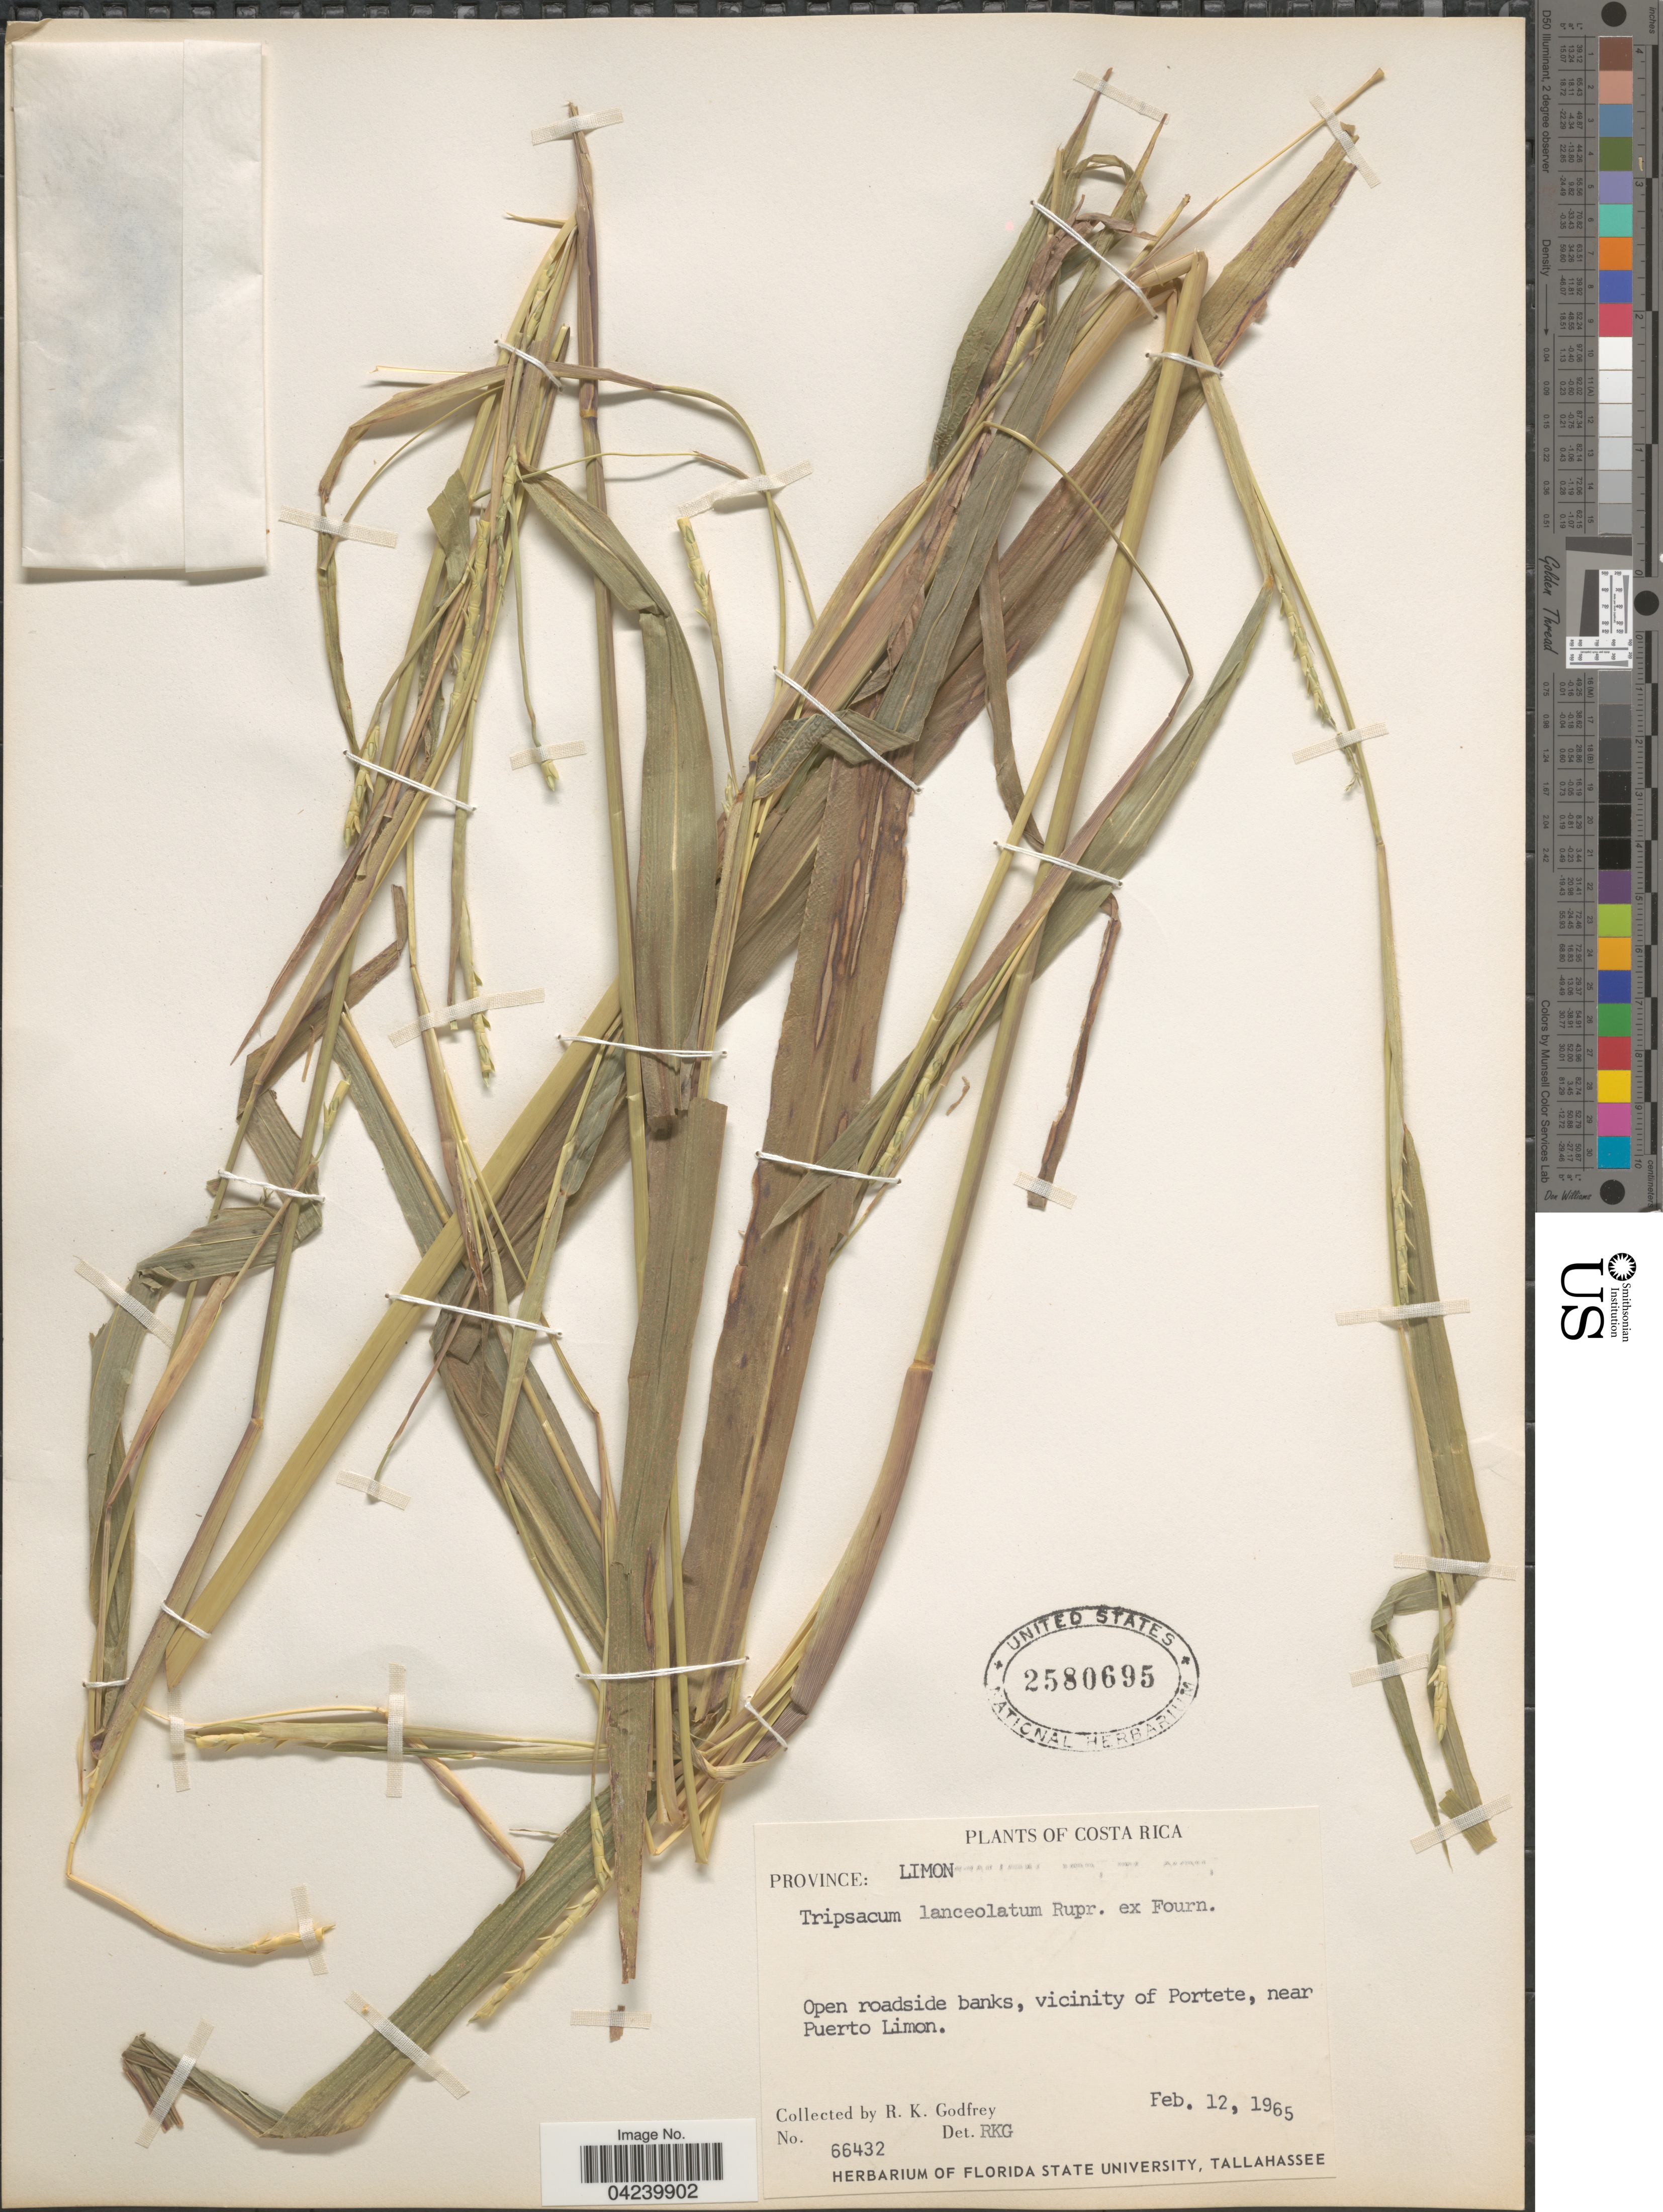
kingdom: Plantae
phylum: Tracheophyta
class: Liliopsida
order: Poales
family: Poaceae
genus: Tripsacum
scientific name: Tripsacum lanceolatum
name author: Rupr. ex E. Fourn.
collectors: R. K. Godfrey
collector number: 66432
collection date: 1965-02-12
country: Costa Rica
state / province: Limón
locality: Open roadside bank, vicinity of Portete, near Puerto Limon.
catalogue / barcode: US 2580695